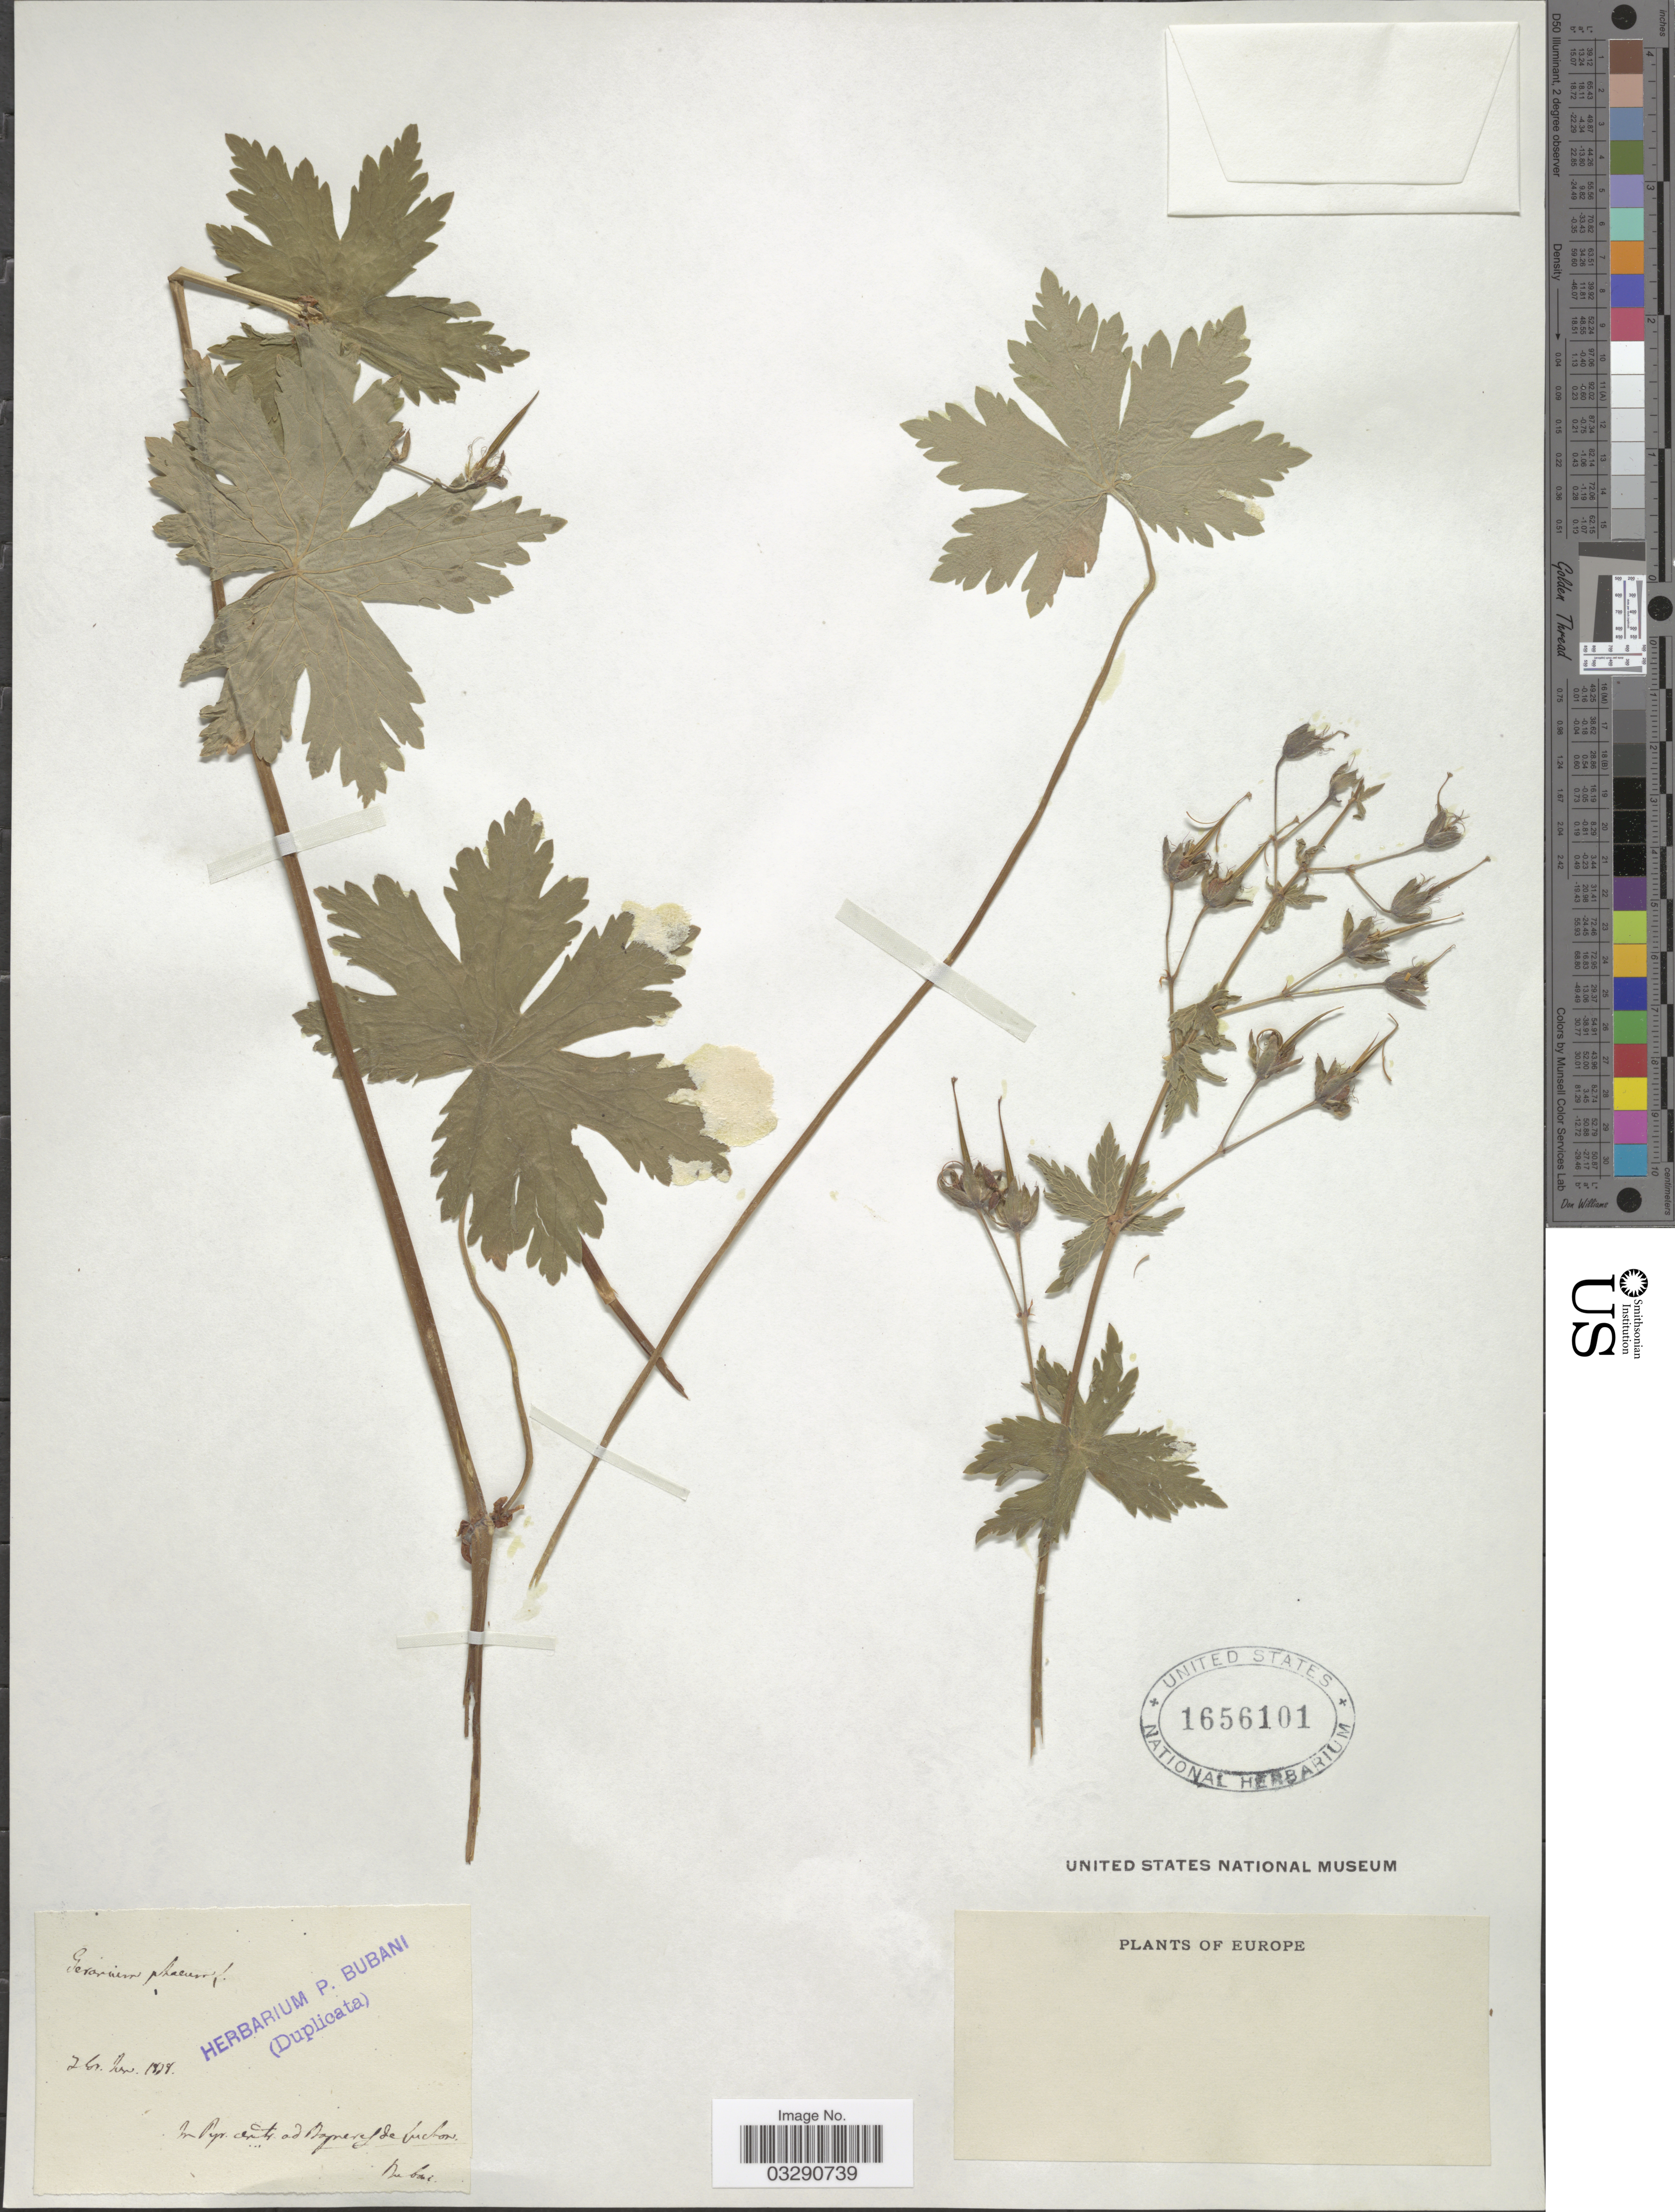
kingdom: Plantae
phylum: Tracheophyta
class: Magnoliopsida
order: Geraniales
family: Geraniaceae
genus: Geranium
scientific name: Geranium phaeum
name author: L.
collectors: P. Bubani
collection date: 1838-06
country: France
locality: In Pyr. centr. ad Bagneres de Luchon. Europe.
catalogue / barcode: US 1656101